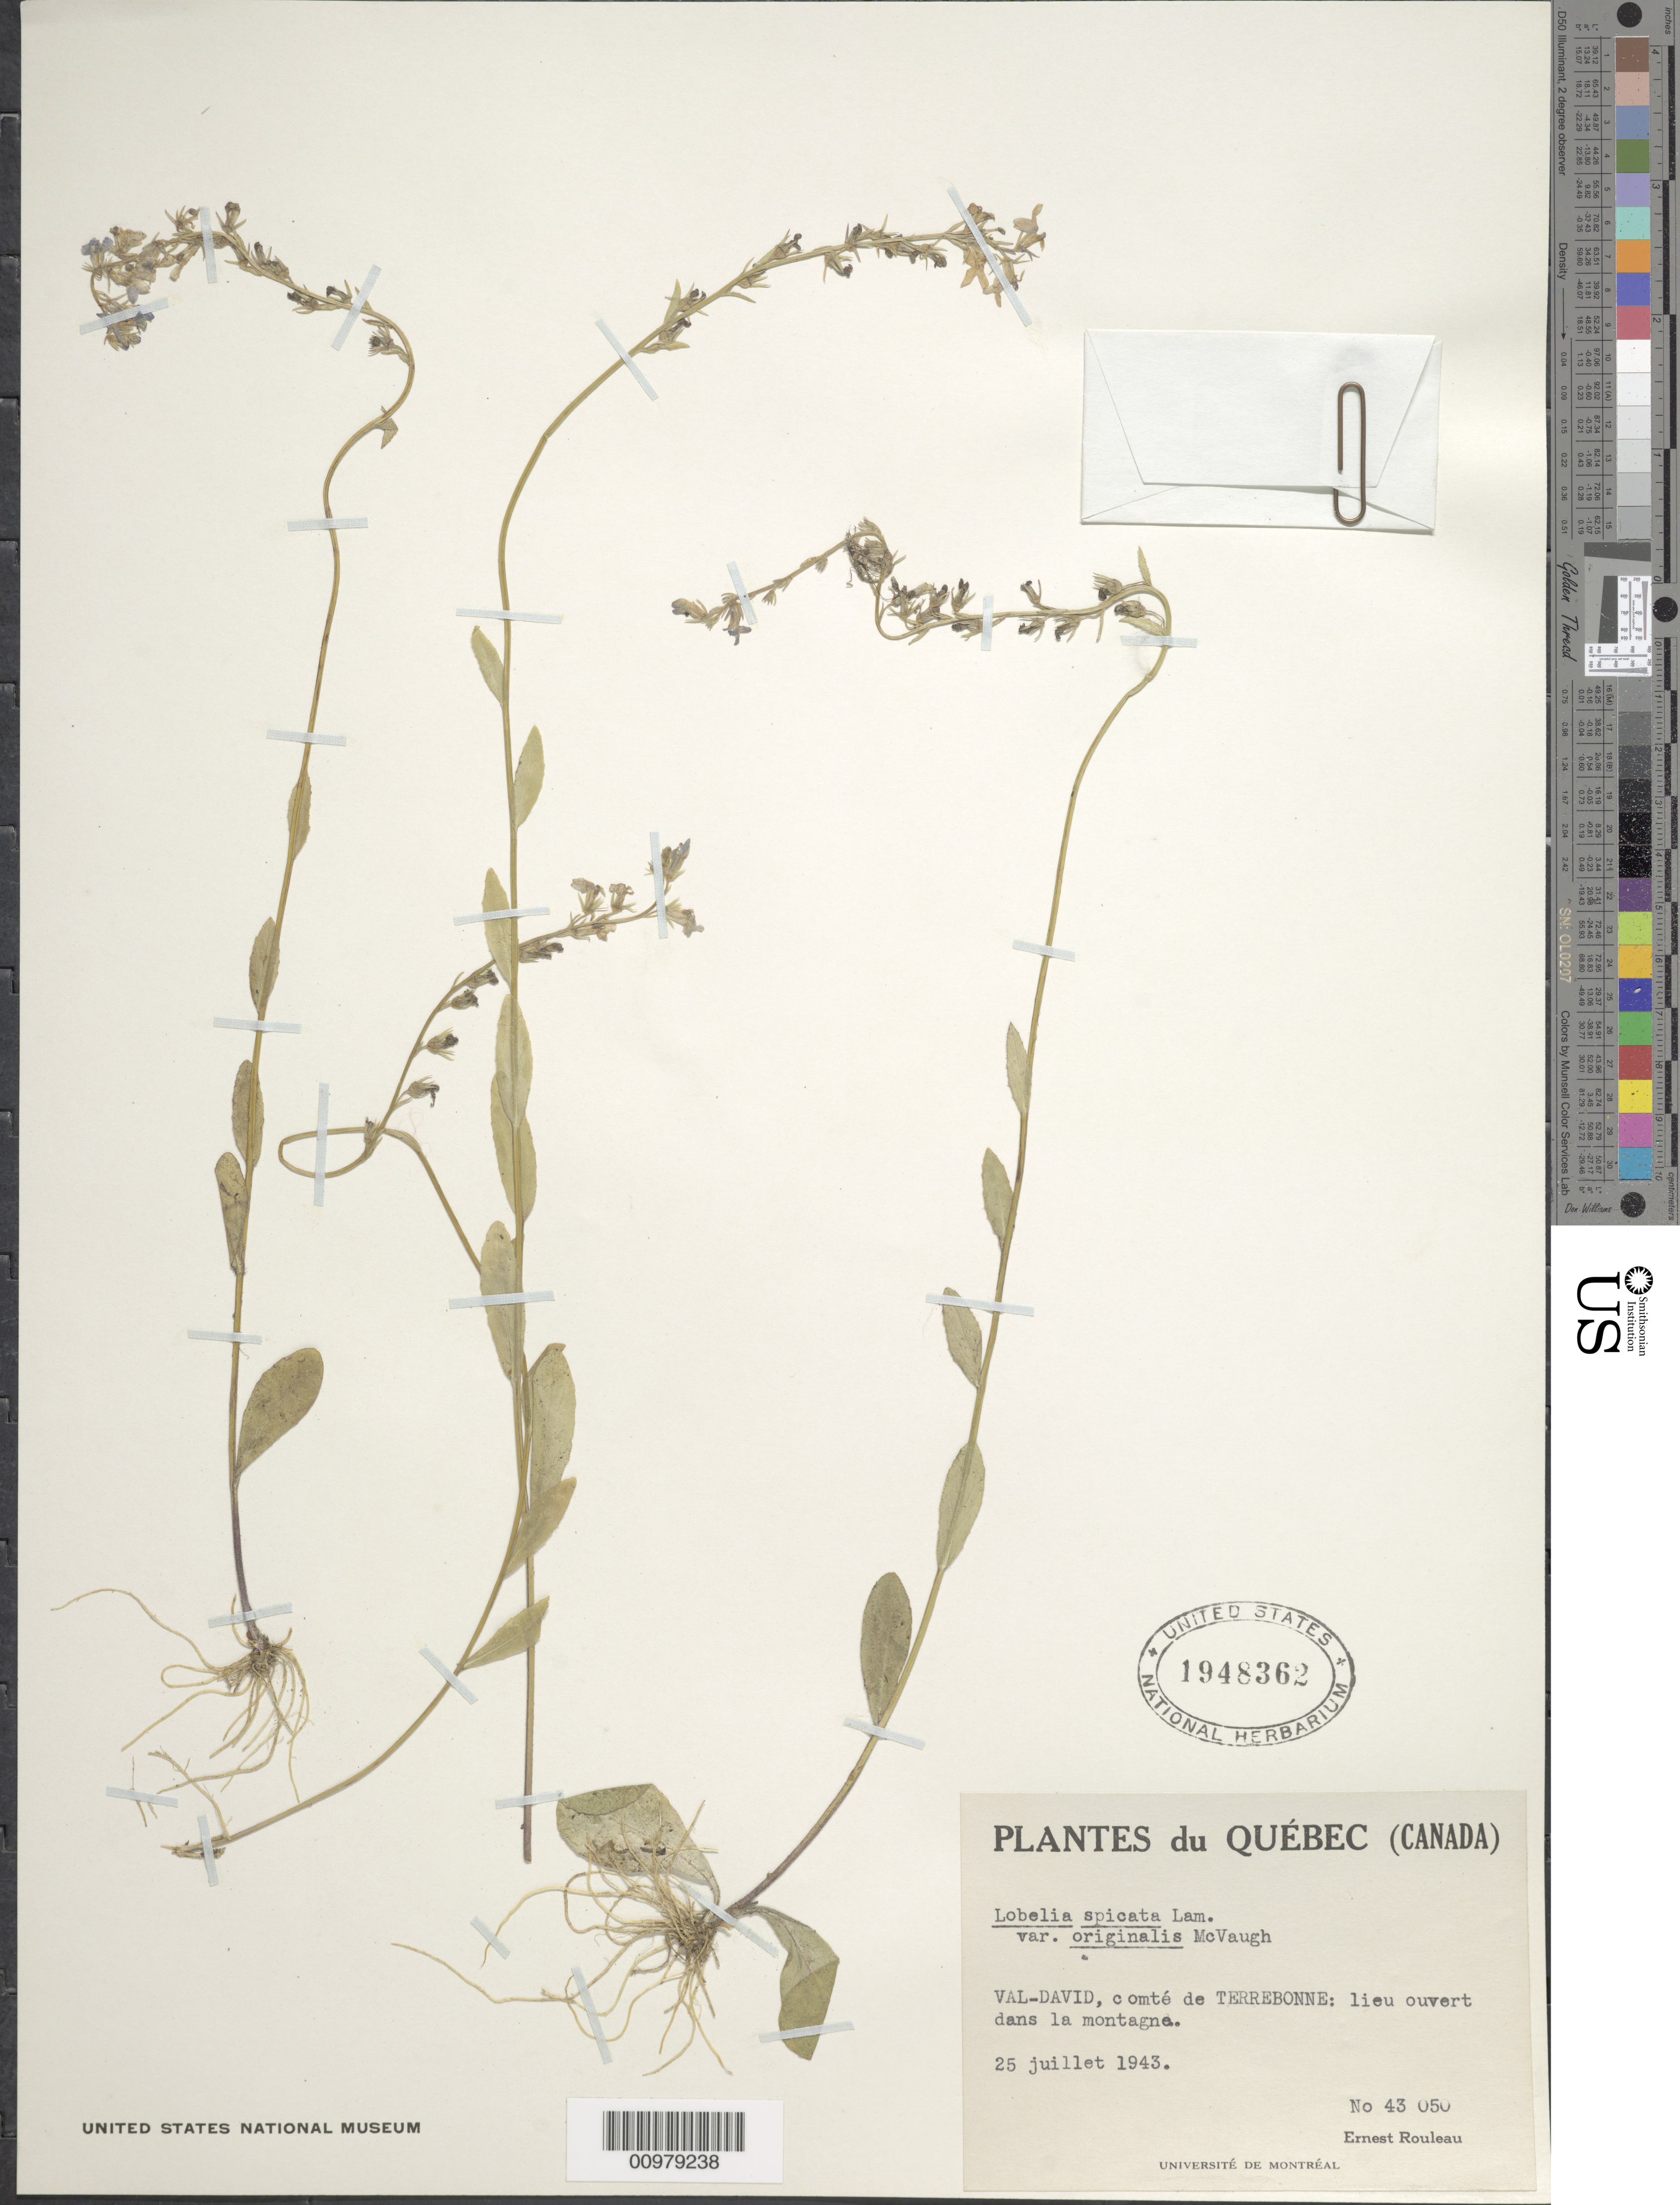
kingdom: Plantae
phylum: Tracheophyta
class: Magnoliopsida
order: Asterales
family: Campanulaceae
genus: Lobelia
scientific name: Lobelia spicata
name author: Lam.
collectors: E. Rouleau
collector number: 43050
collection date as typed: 25 Jul 1943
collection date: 1943-07-25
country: Canada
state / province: Quebec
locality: Val - David, comte de Terrebonne.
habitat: lieu ouverrt dans la montagna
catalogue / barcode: US 1948362